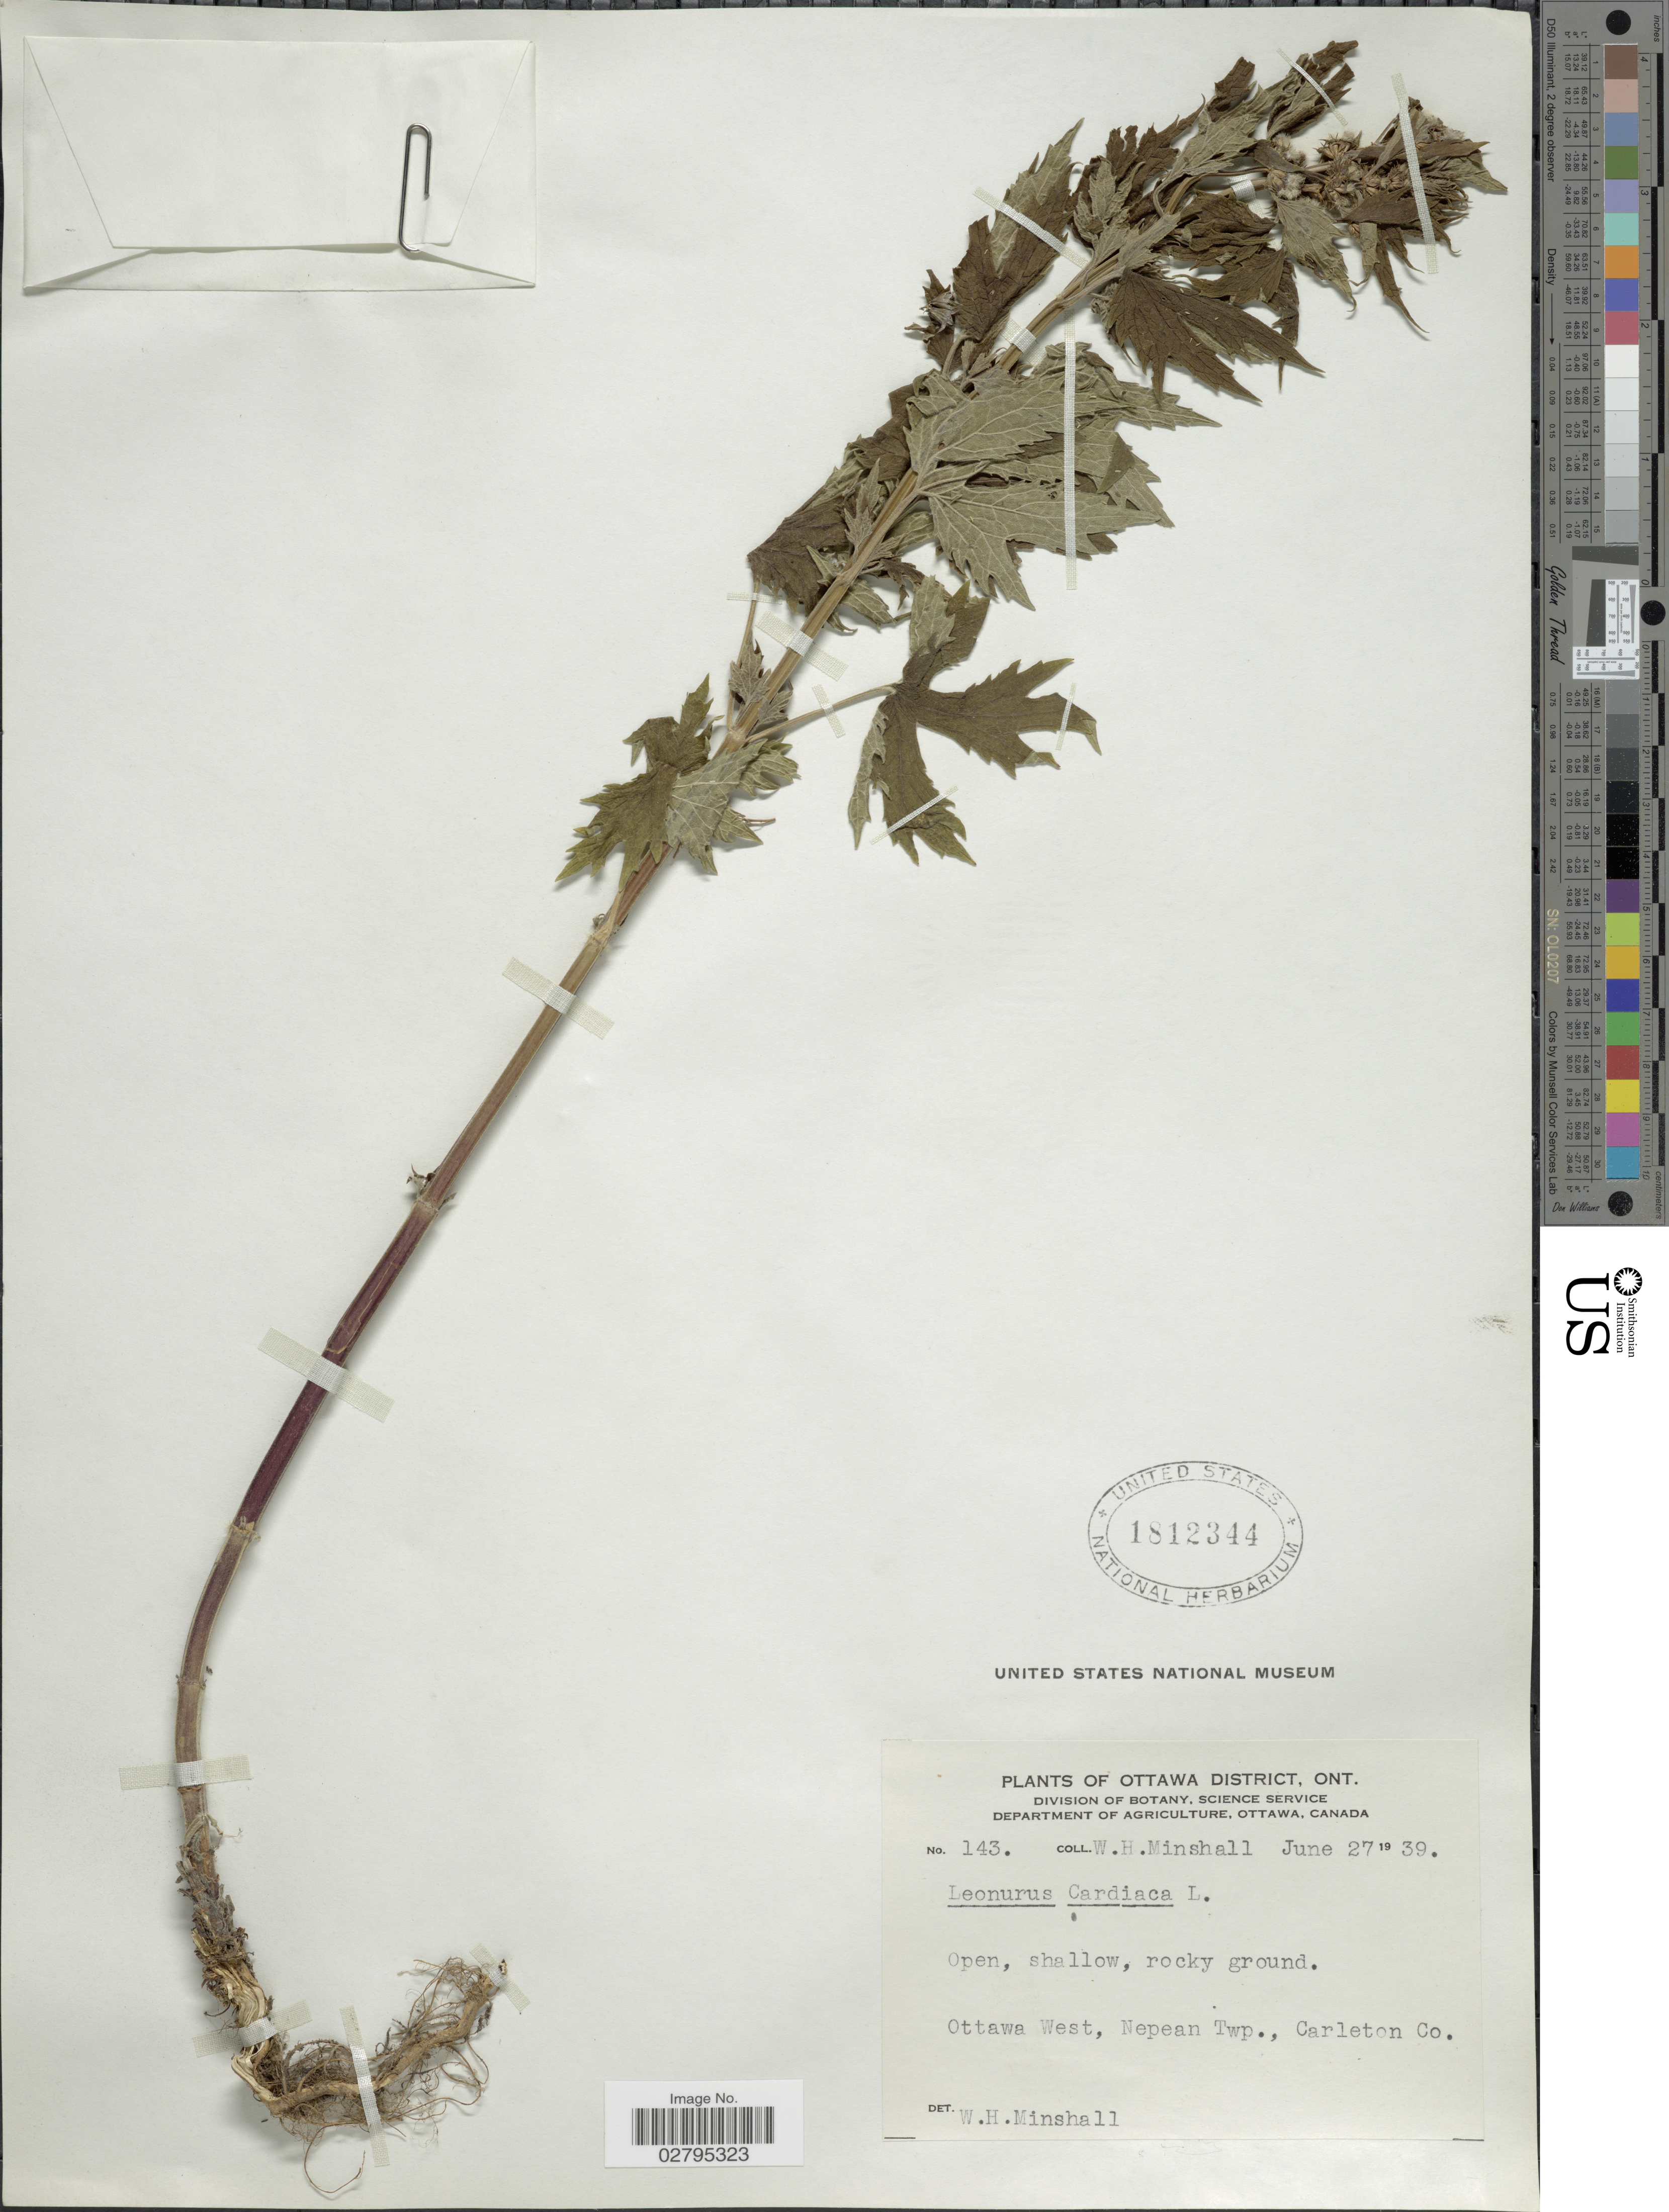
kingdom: Plantae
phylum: Tracheophyta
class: Magnoliopsida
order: Lamiales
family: Lamiaceae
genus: Leonurus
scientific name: Leonurus cardiaca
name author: L.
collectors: W. Minshall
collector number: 143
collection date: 1939-06-27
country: Canada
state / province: Ontario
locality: Ottawa District, Ont., Ottawa West, Nepean Twp., Carleton Co.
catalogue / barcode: US 1812344